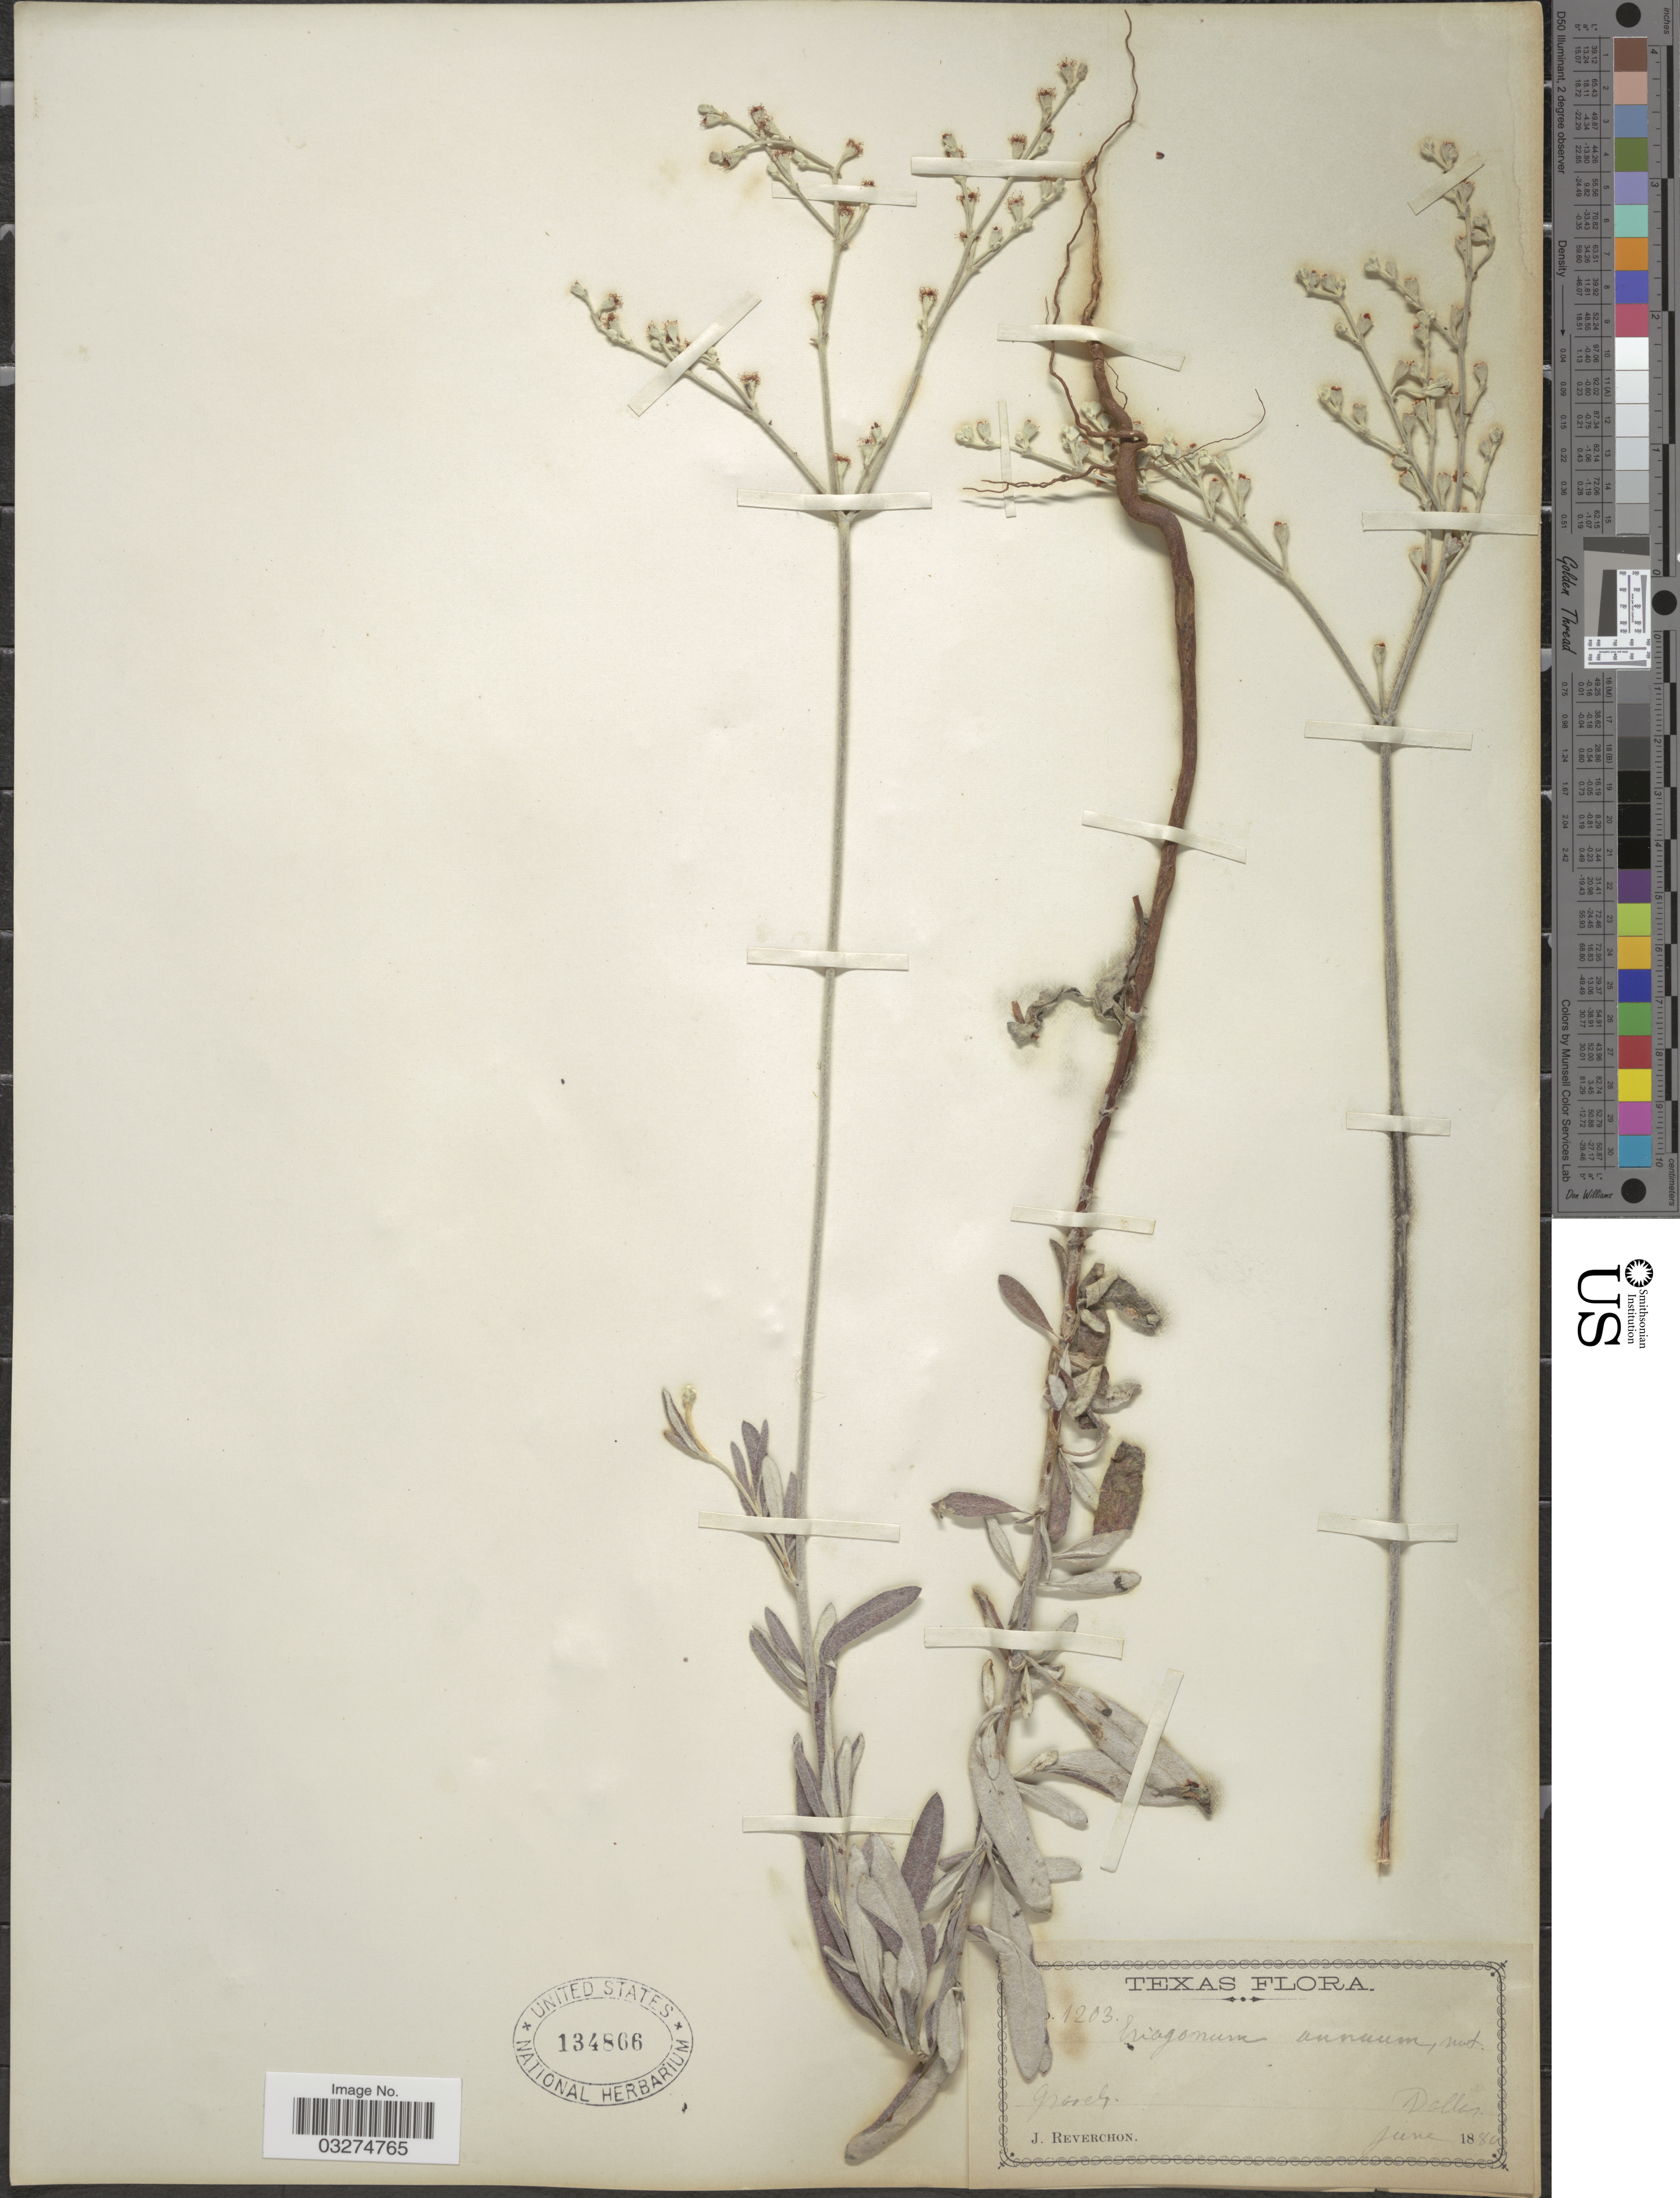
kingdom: Plantae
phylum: Tracheophyta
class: Magnoliopsida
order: Caryophyllales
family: Polygonaceae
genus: Eriogonum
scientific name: Eriogonum annuum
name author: Nutt.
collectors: J. Reverchon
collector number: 1203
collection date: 1880-06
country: United States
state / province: Texas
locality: Dallas.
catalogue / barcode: US 134866